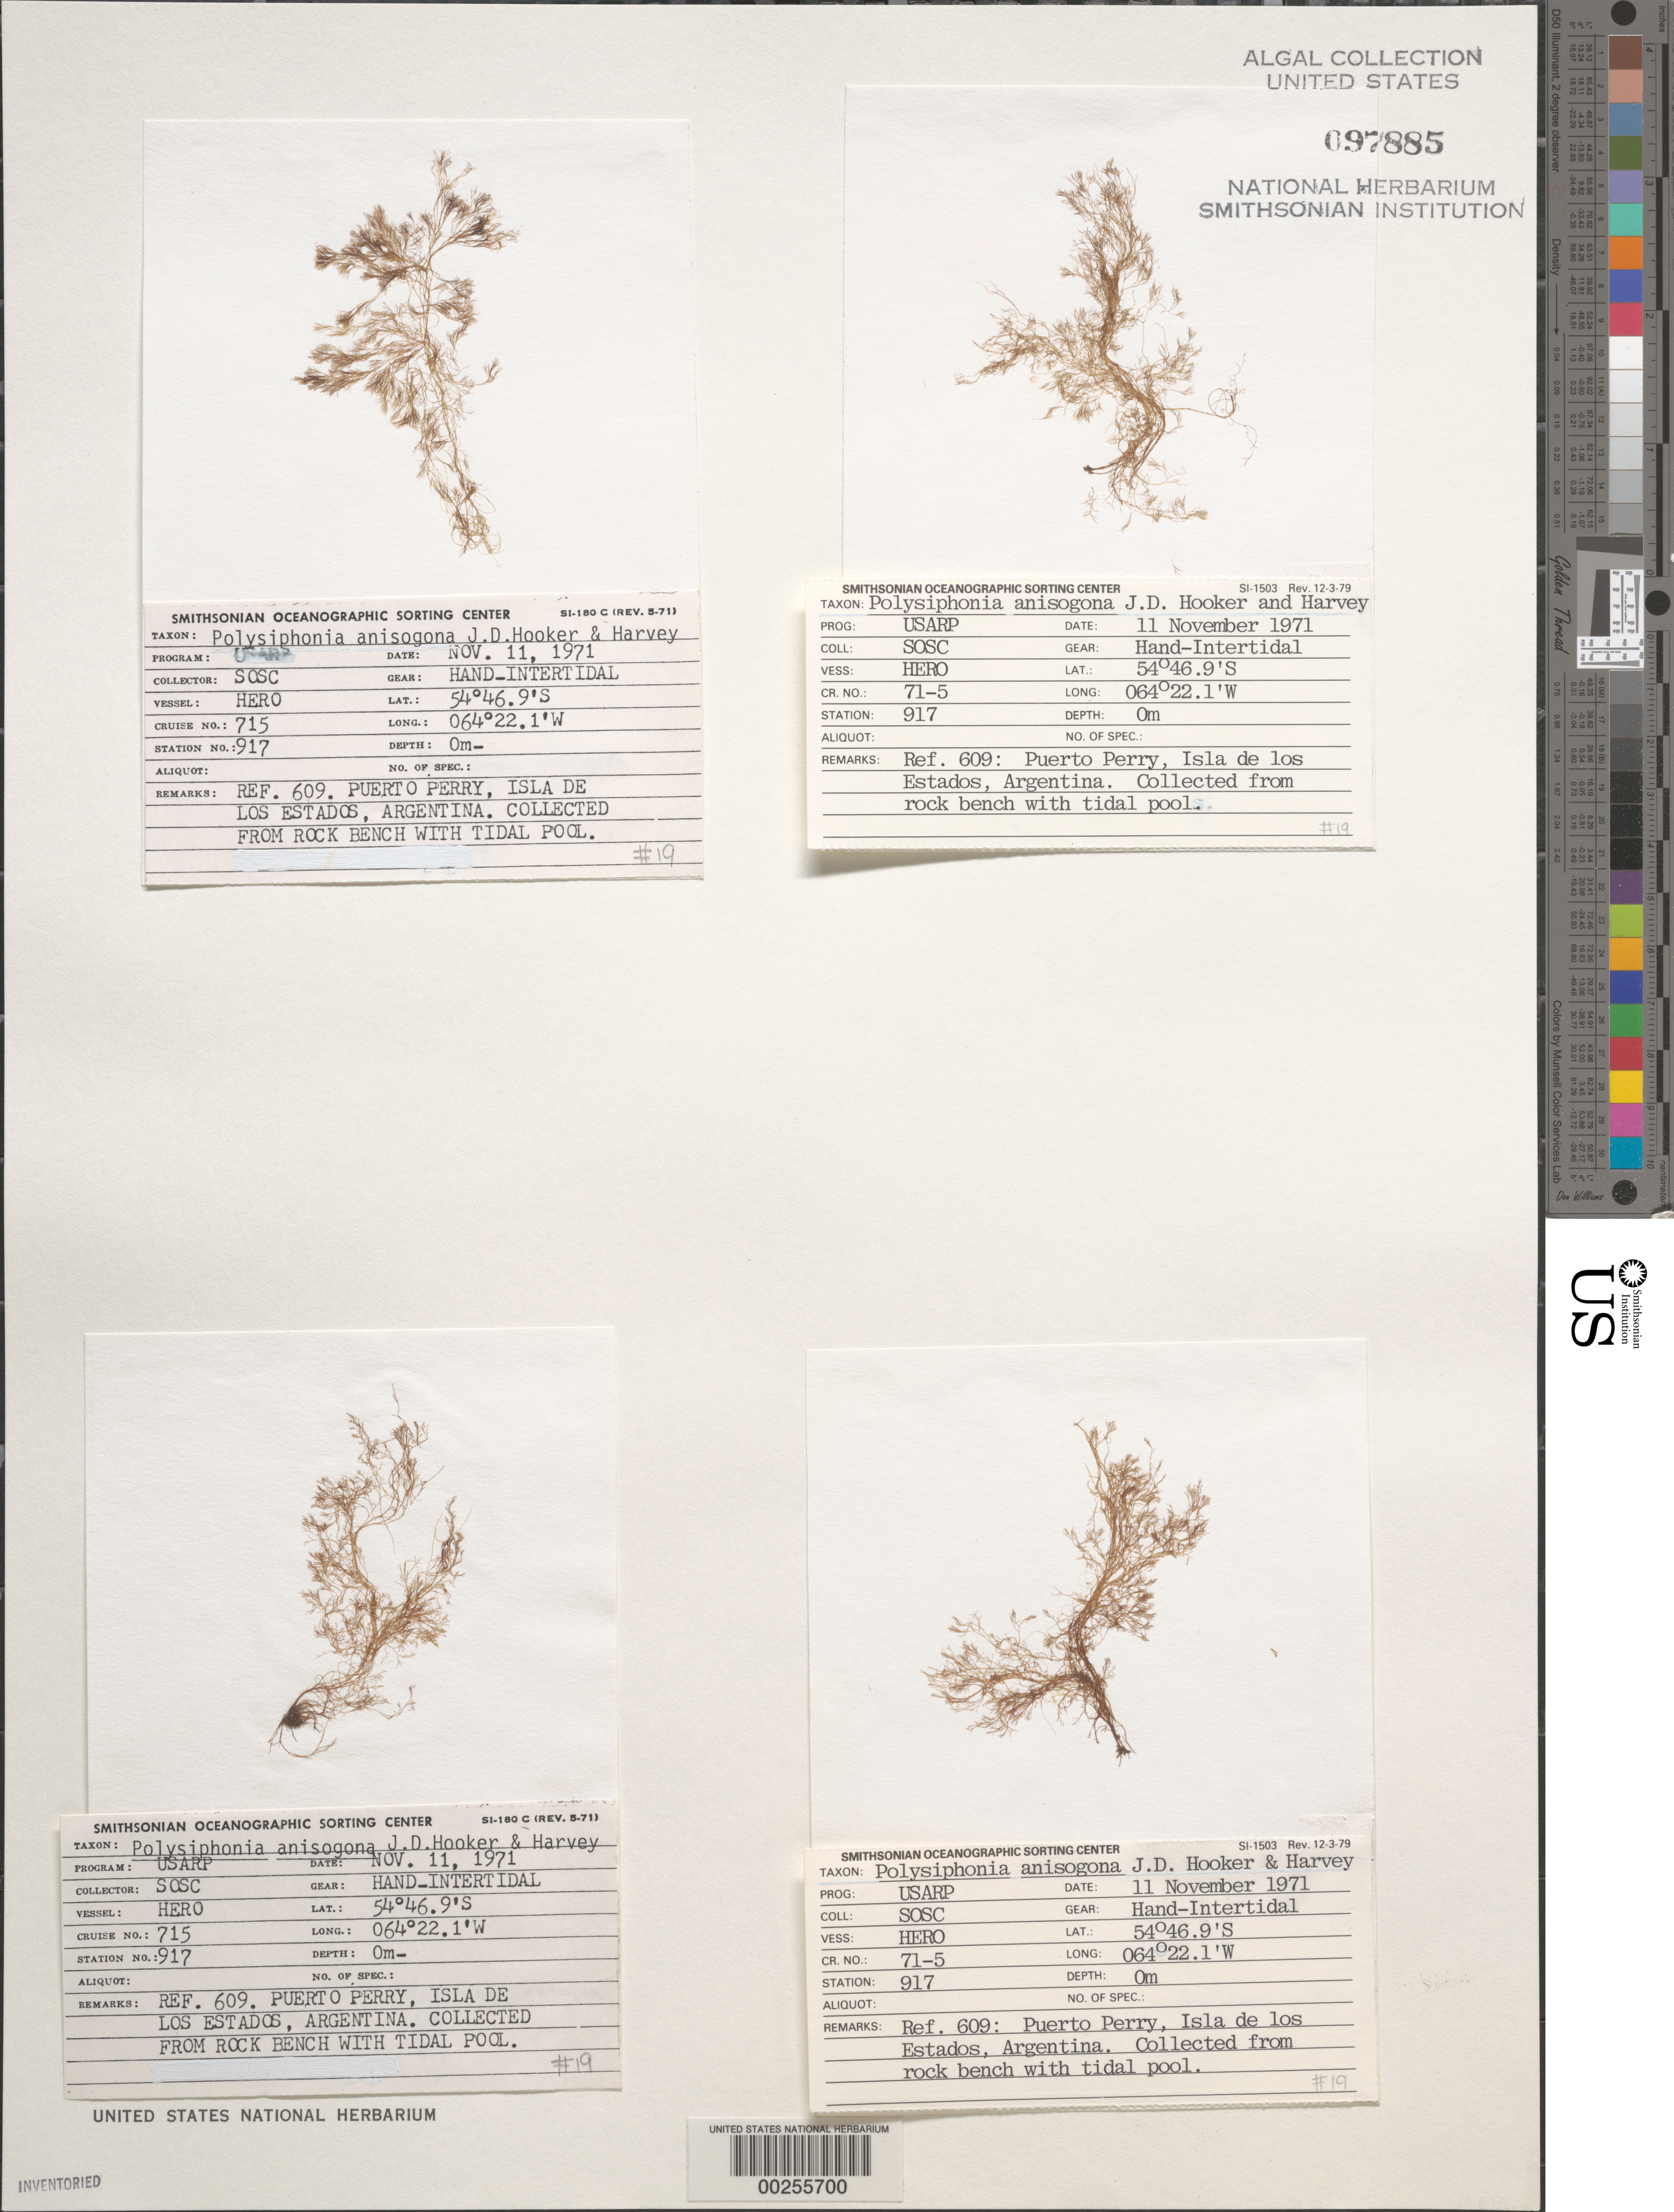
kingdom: Plantae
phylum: Rhodophyta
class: Florideophyceae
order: Ceramiales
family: Rhodomelaceae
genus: Polysiphonia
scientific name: Polysiphonia anisogona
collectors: SOSC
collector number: Station 917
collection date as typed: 11 Nov 1971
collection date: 1971-11-11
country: Argentina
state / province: Tierra del Fuego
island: Isla de los Estados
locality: Puerto Parry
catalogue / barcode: US 97885